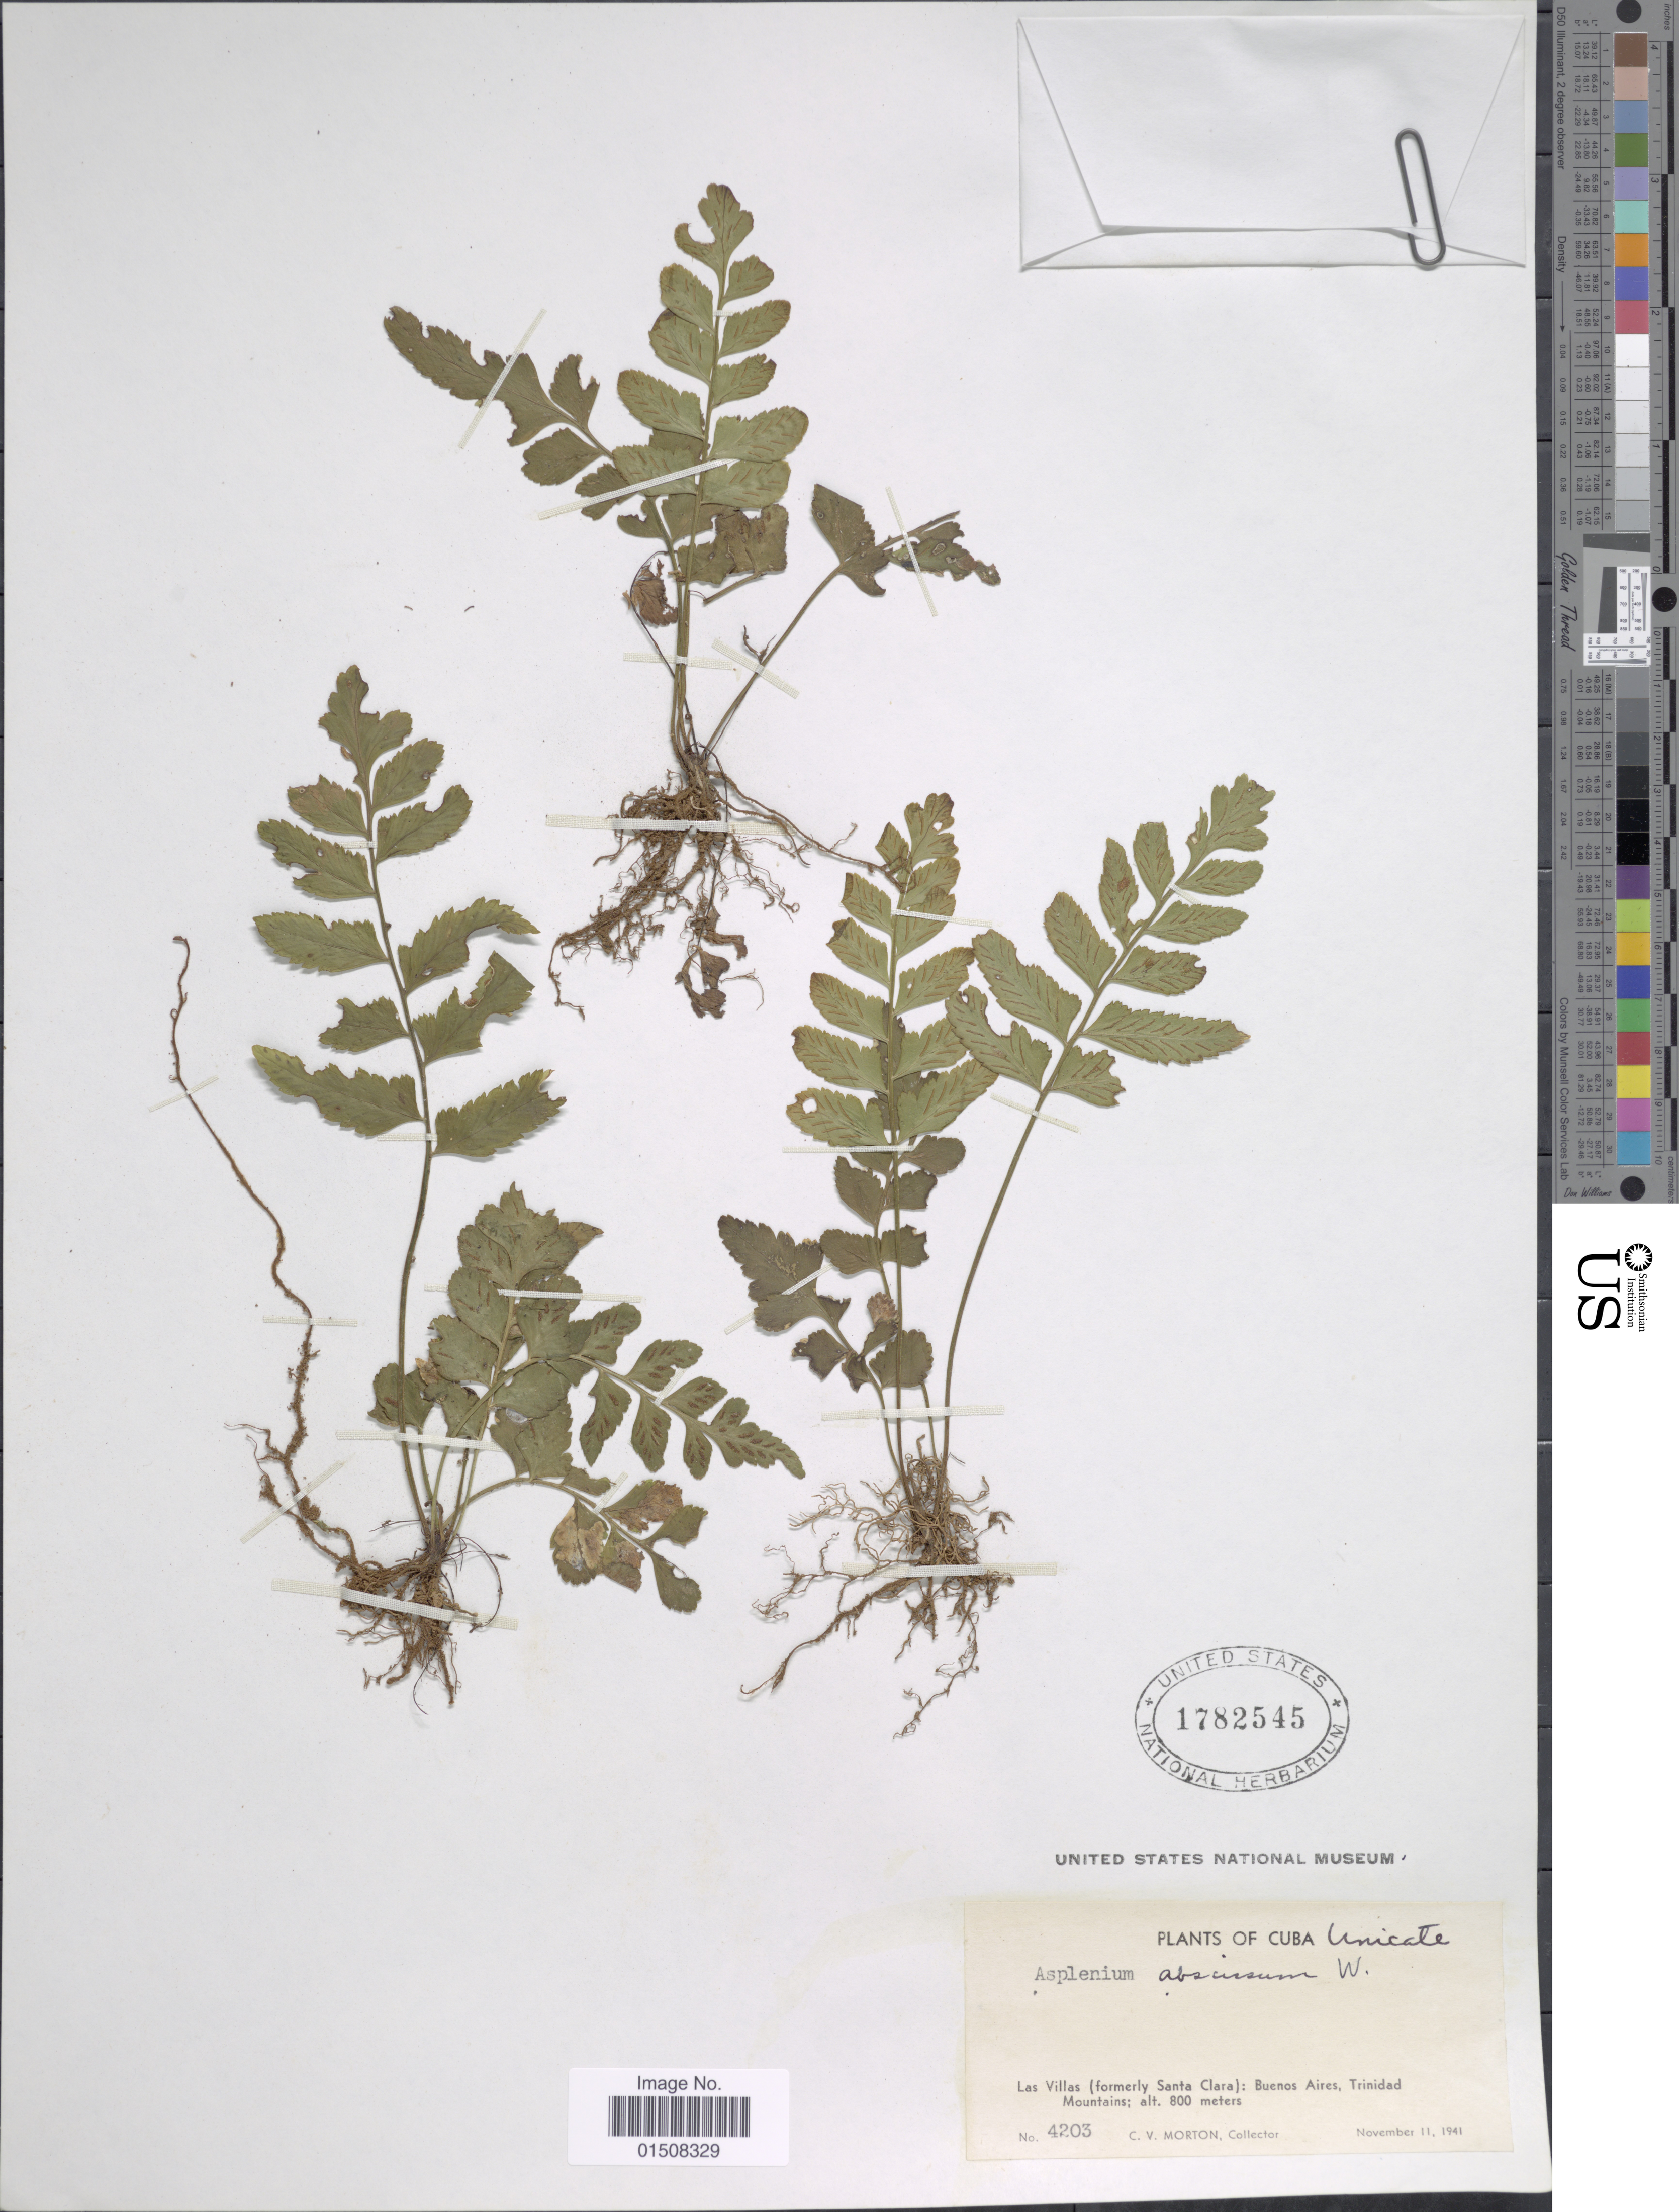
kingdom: Plantae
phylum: Tracheophyta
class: Polypodiopsida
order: Polypodiales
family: Aspleniaceae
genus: Asplenium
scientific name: Asplenium abscissum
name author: Willd.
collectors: C. V. Morton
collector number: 4203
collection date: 1941-11-11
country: Cuba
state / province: Las Villas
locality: (formerly Santa Clara): Buenos Aires, Trinidad Mountains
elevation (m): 800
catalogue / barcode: US 1782545